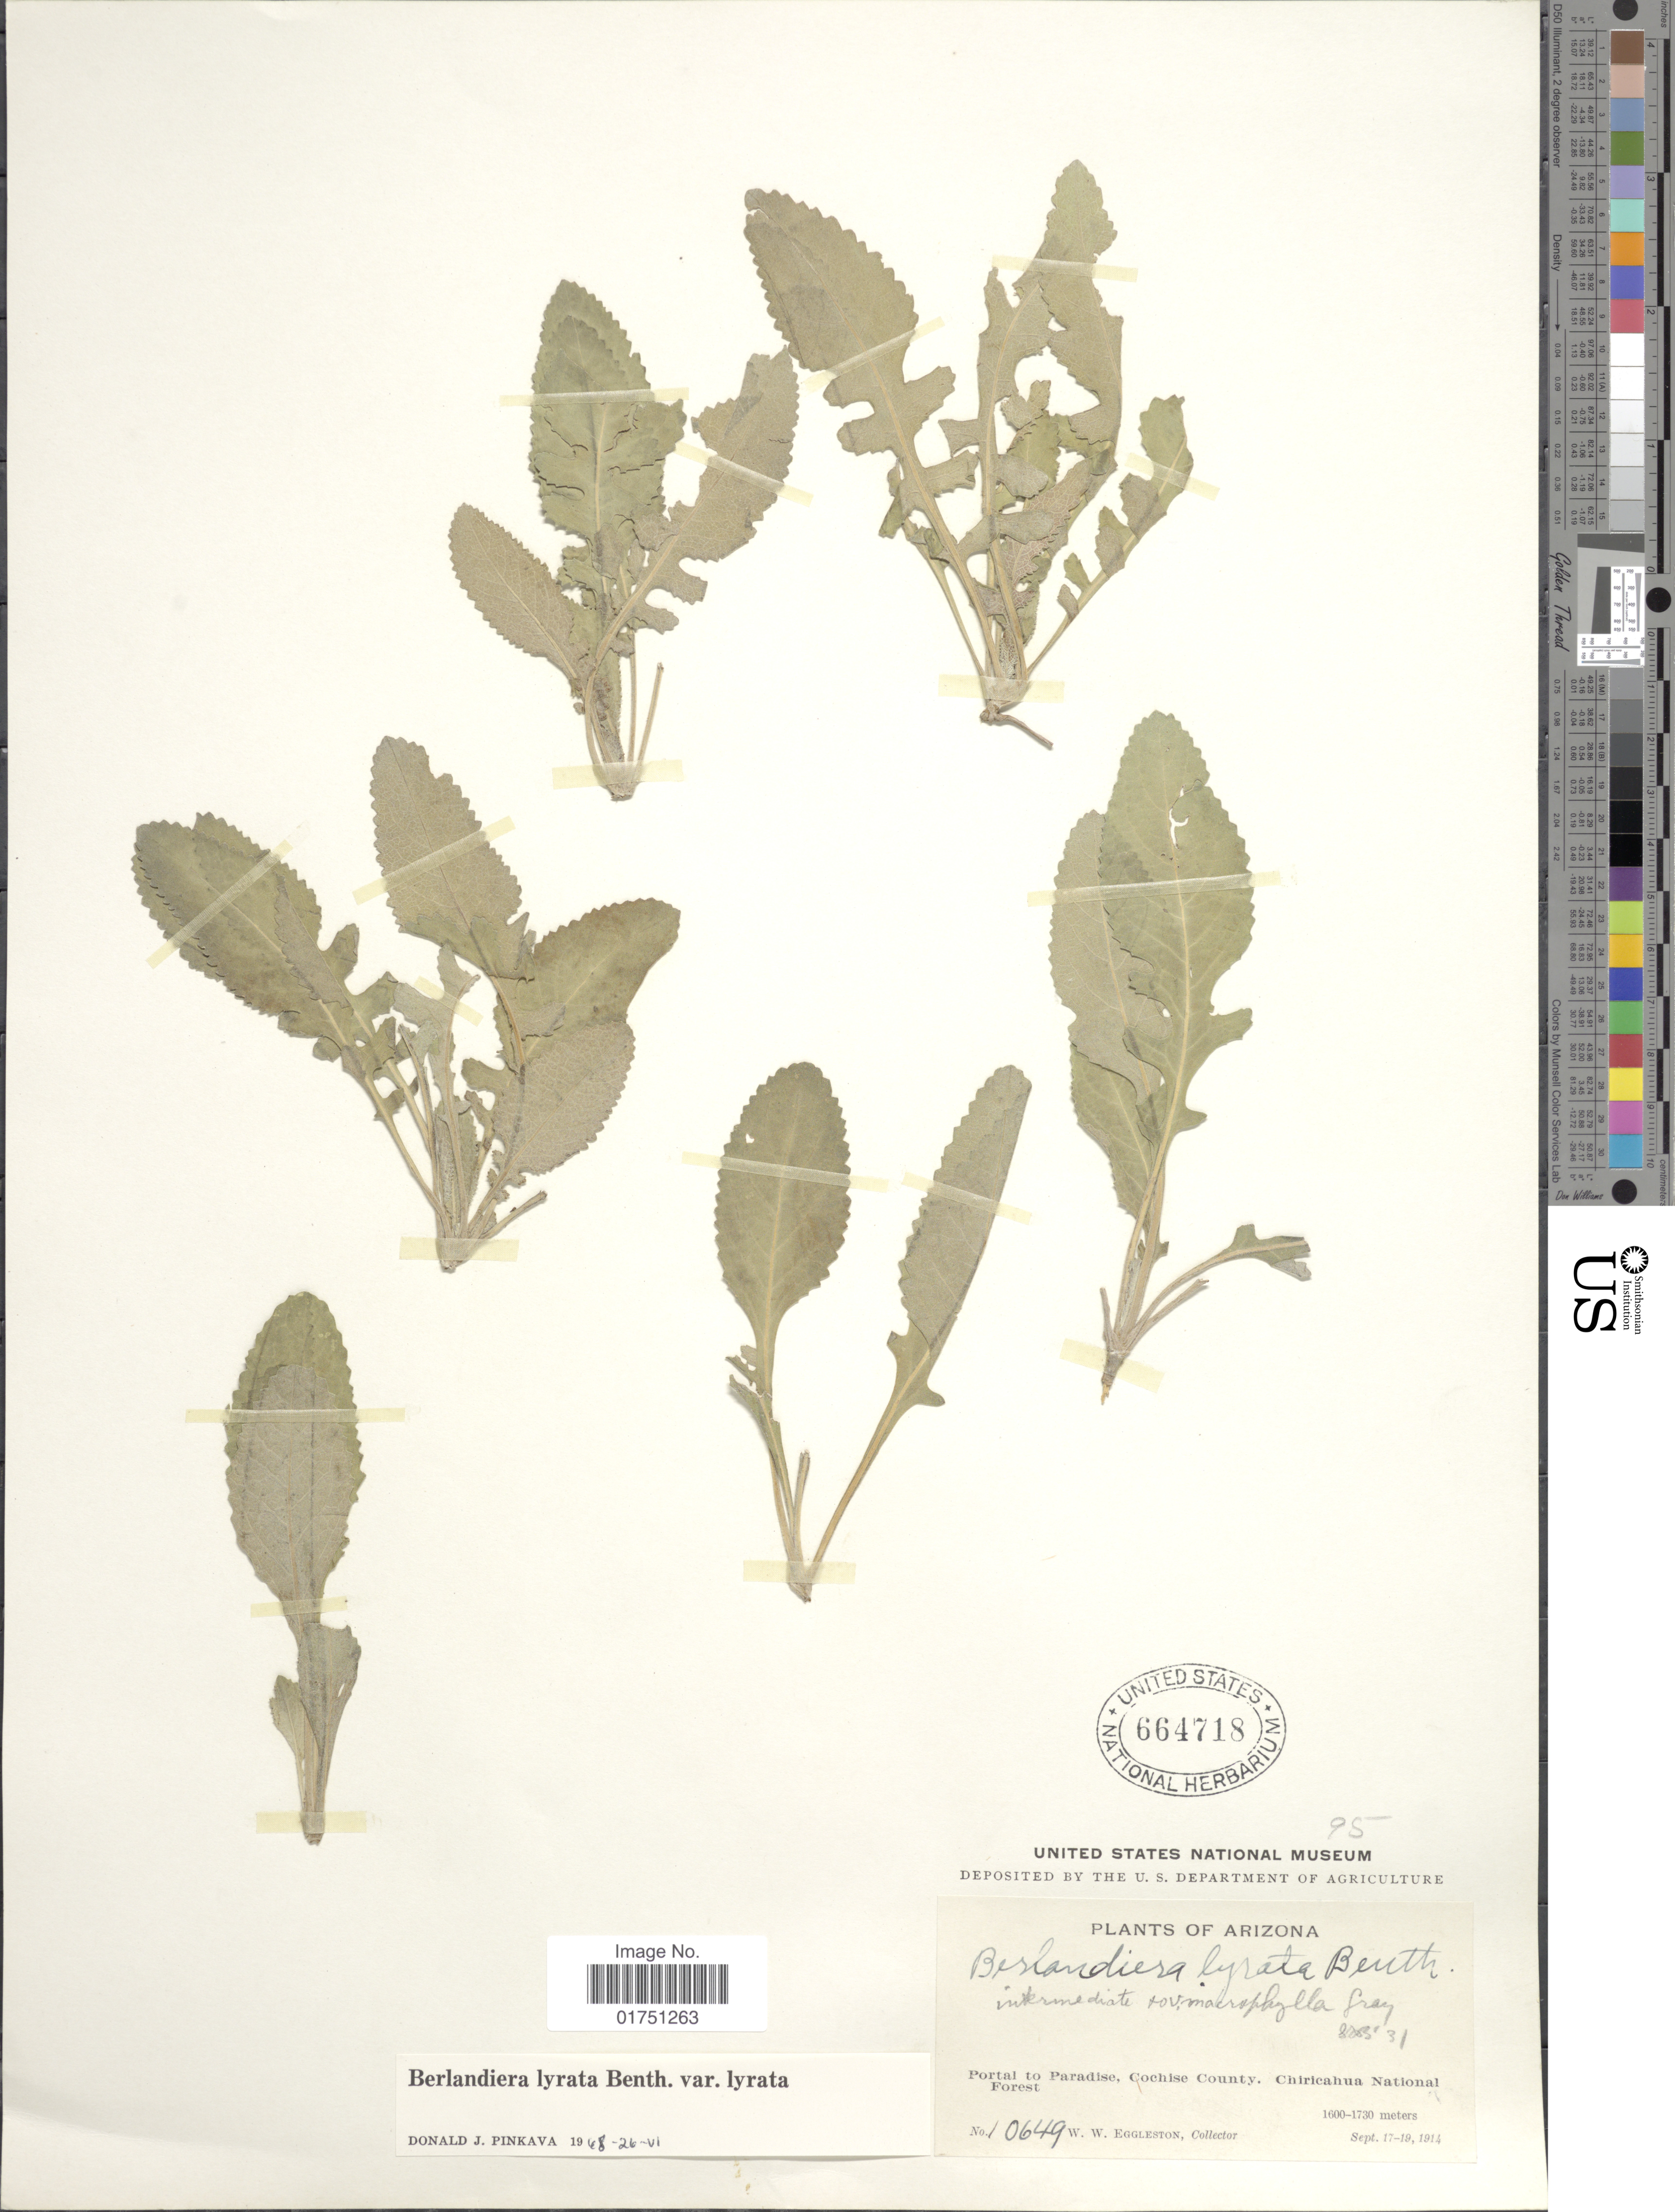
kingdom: Plantae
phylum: Tracheophyta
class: Magnoliopsida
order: Asterales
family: Asteraceae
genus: Berlandiera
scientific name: Berlandiera lyrata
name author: Benth.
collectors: W. W. Eggleston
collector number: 10649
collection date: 1914-09-17/1914-09-19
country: United States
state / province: Arizona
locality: Portal to Paradise, Cochise County, Chiricahua National Forest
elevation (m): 1600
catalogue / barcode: US 664718